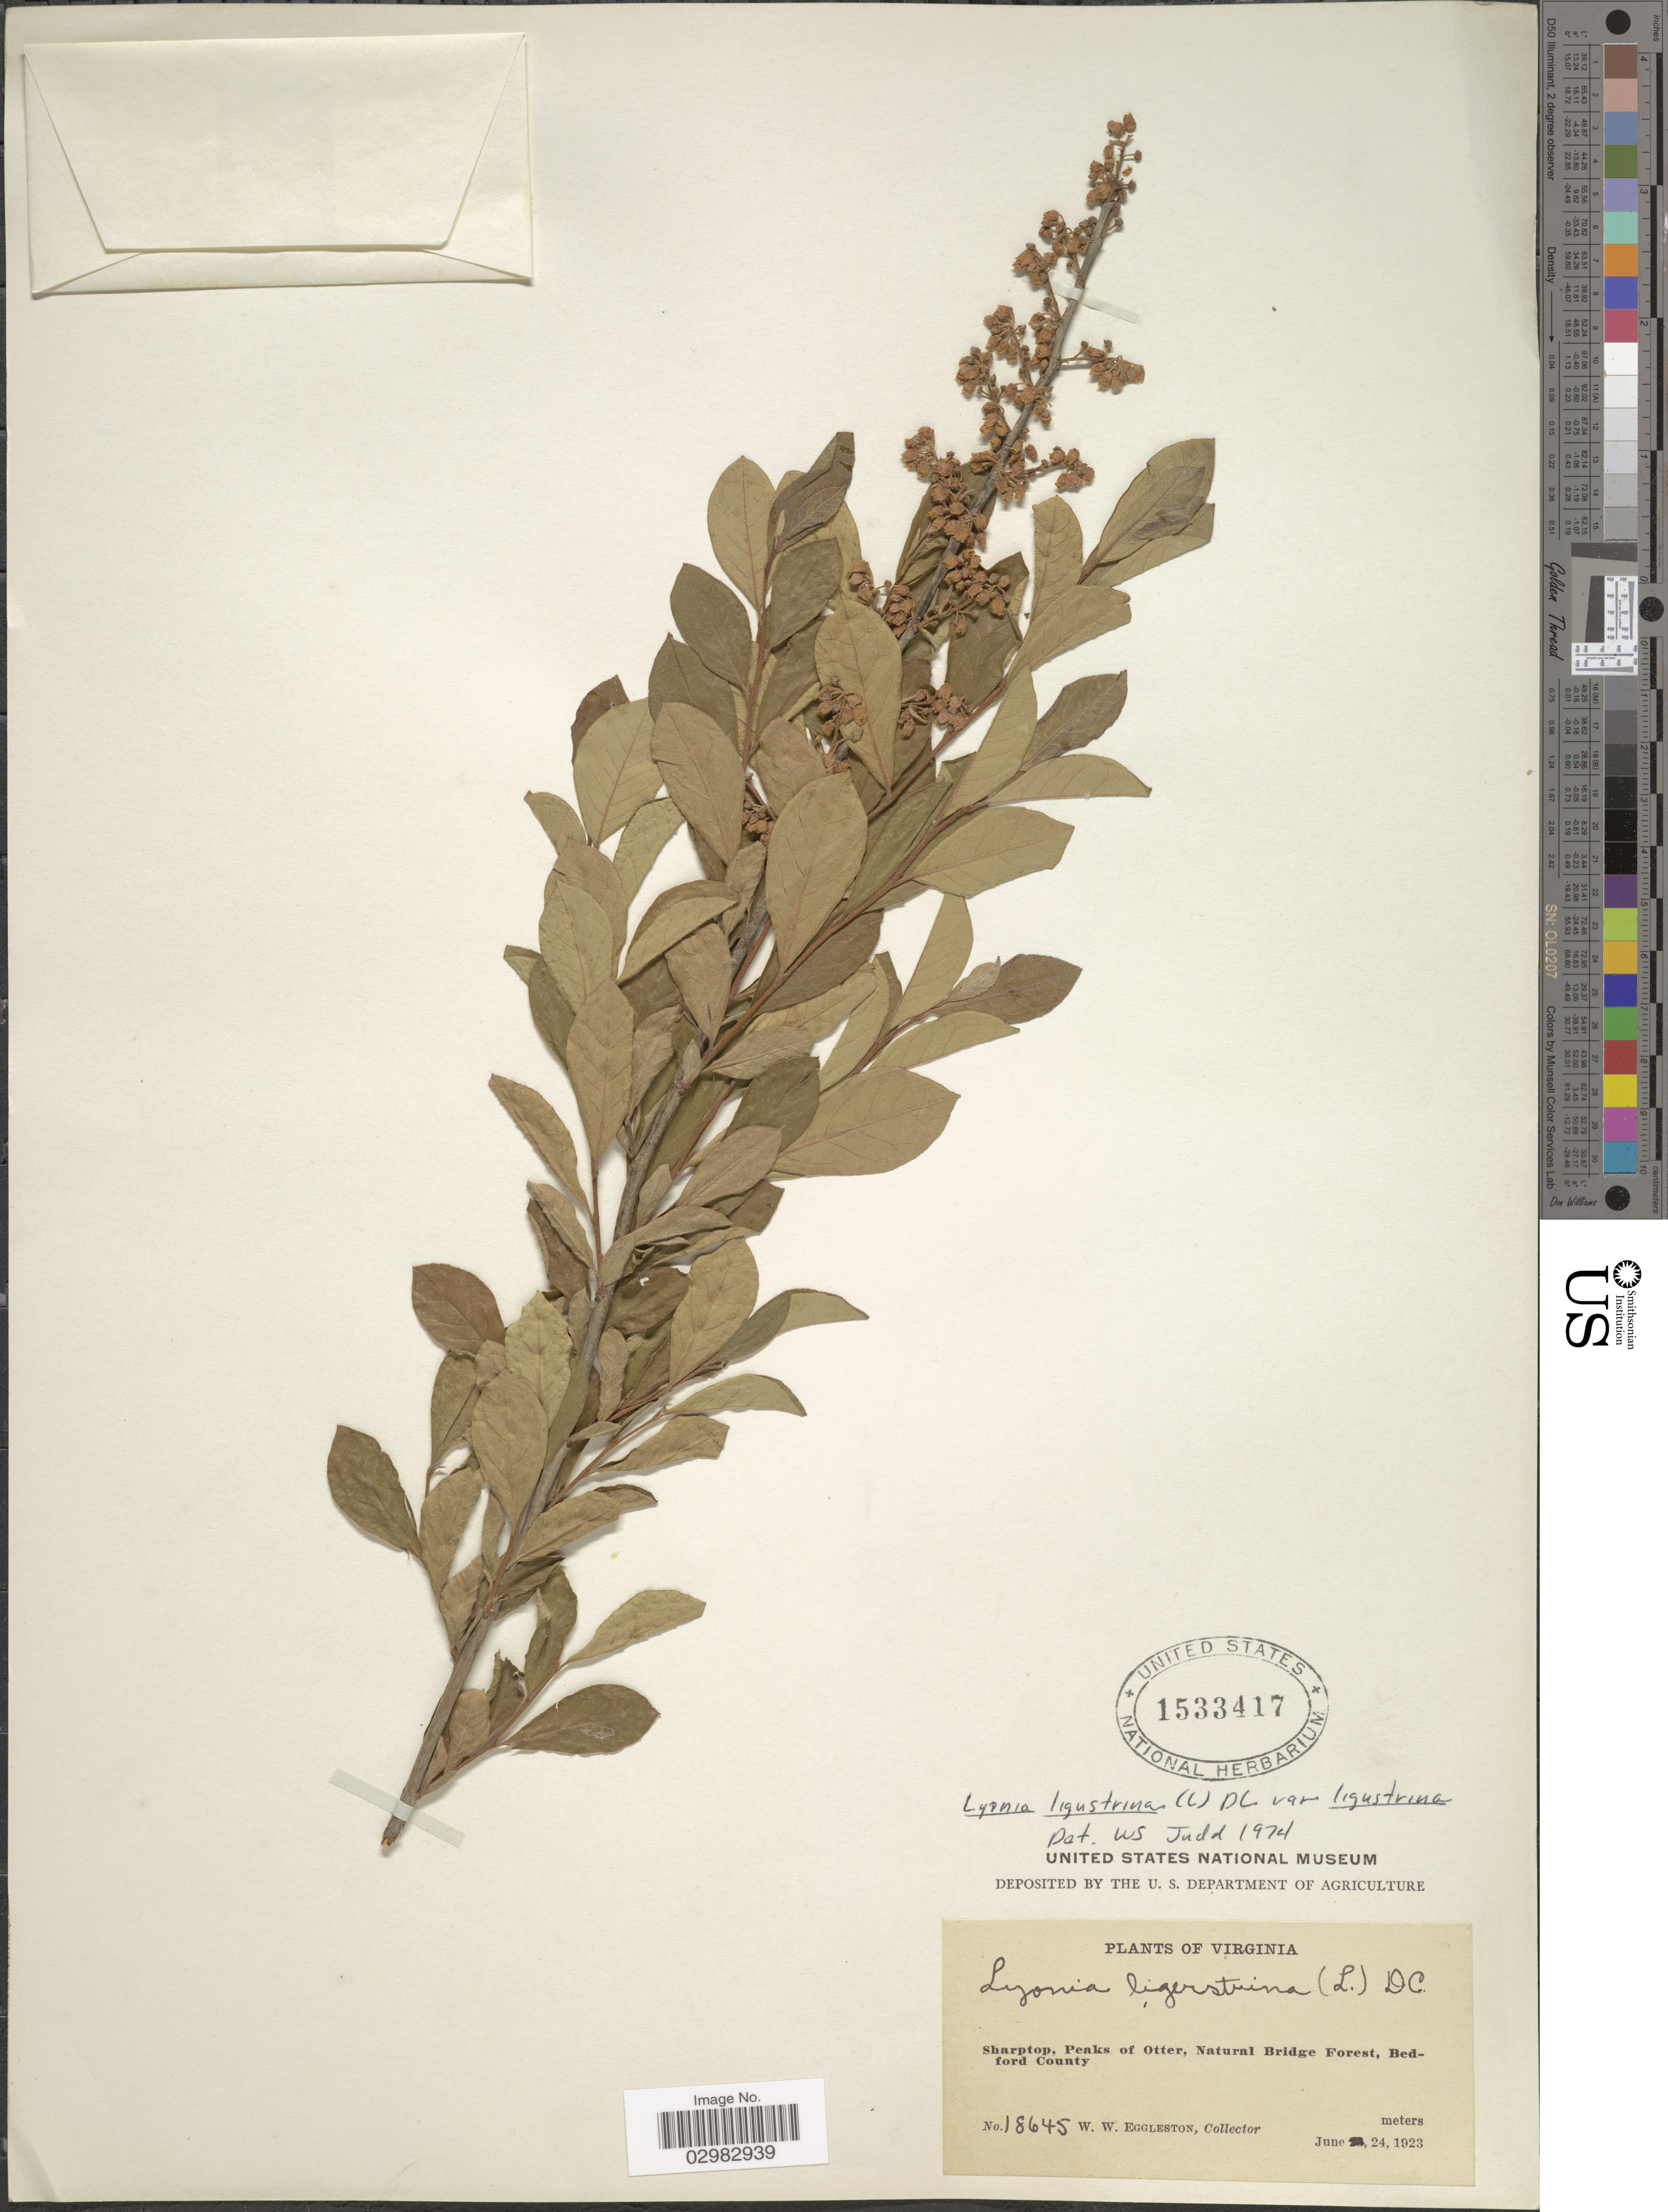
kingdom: Plantae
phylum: Tracheophyta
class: Magnoliopsida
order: Ericales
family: Ericaceae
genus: Lyonia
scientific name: Lyonia ligustrina var. ligustrina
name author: (L.) DC.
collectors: W. W. Eggleston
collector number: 18645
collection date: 1923-06-24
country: United States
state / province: Virginia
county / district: Bedford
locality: Sharptop, Peaks of Otter, Natural Bridge Forest, Bedford County.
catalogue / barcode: US 1533417